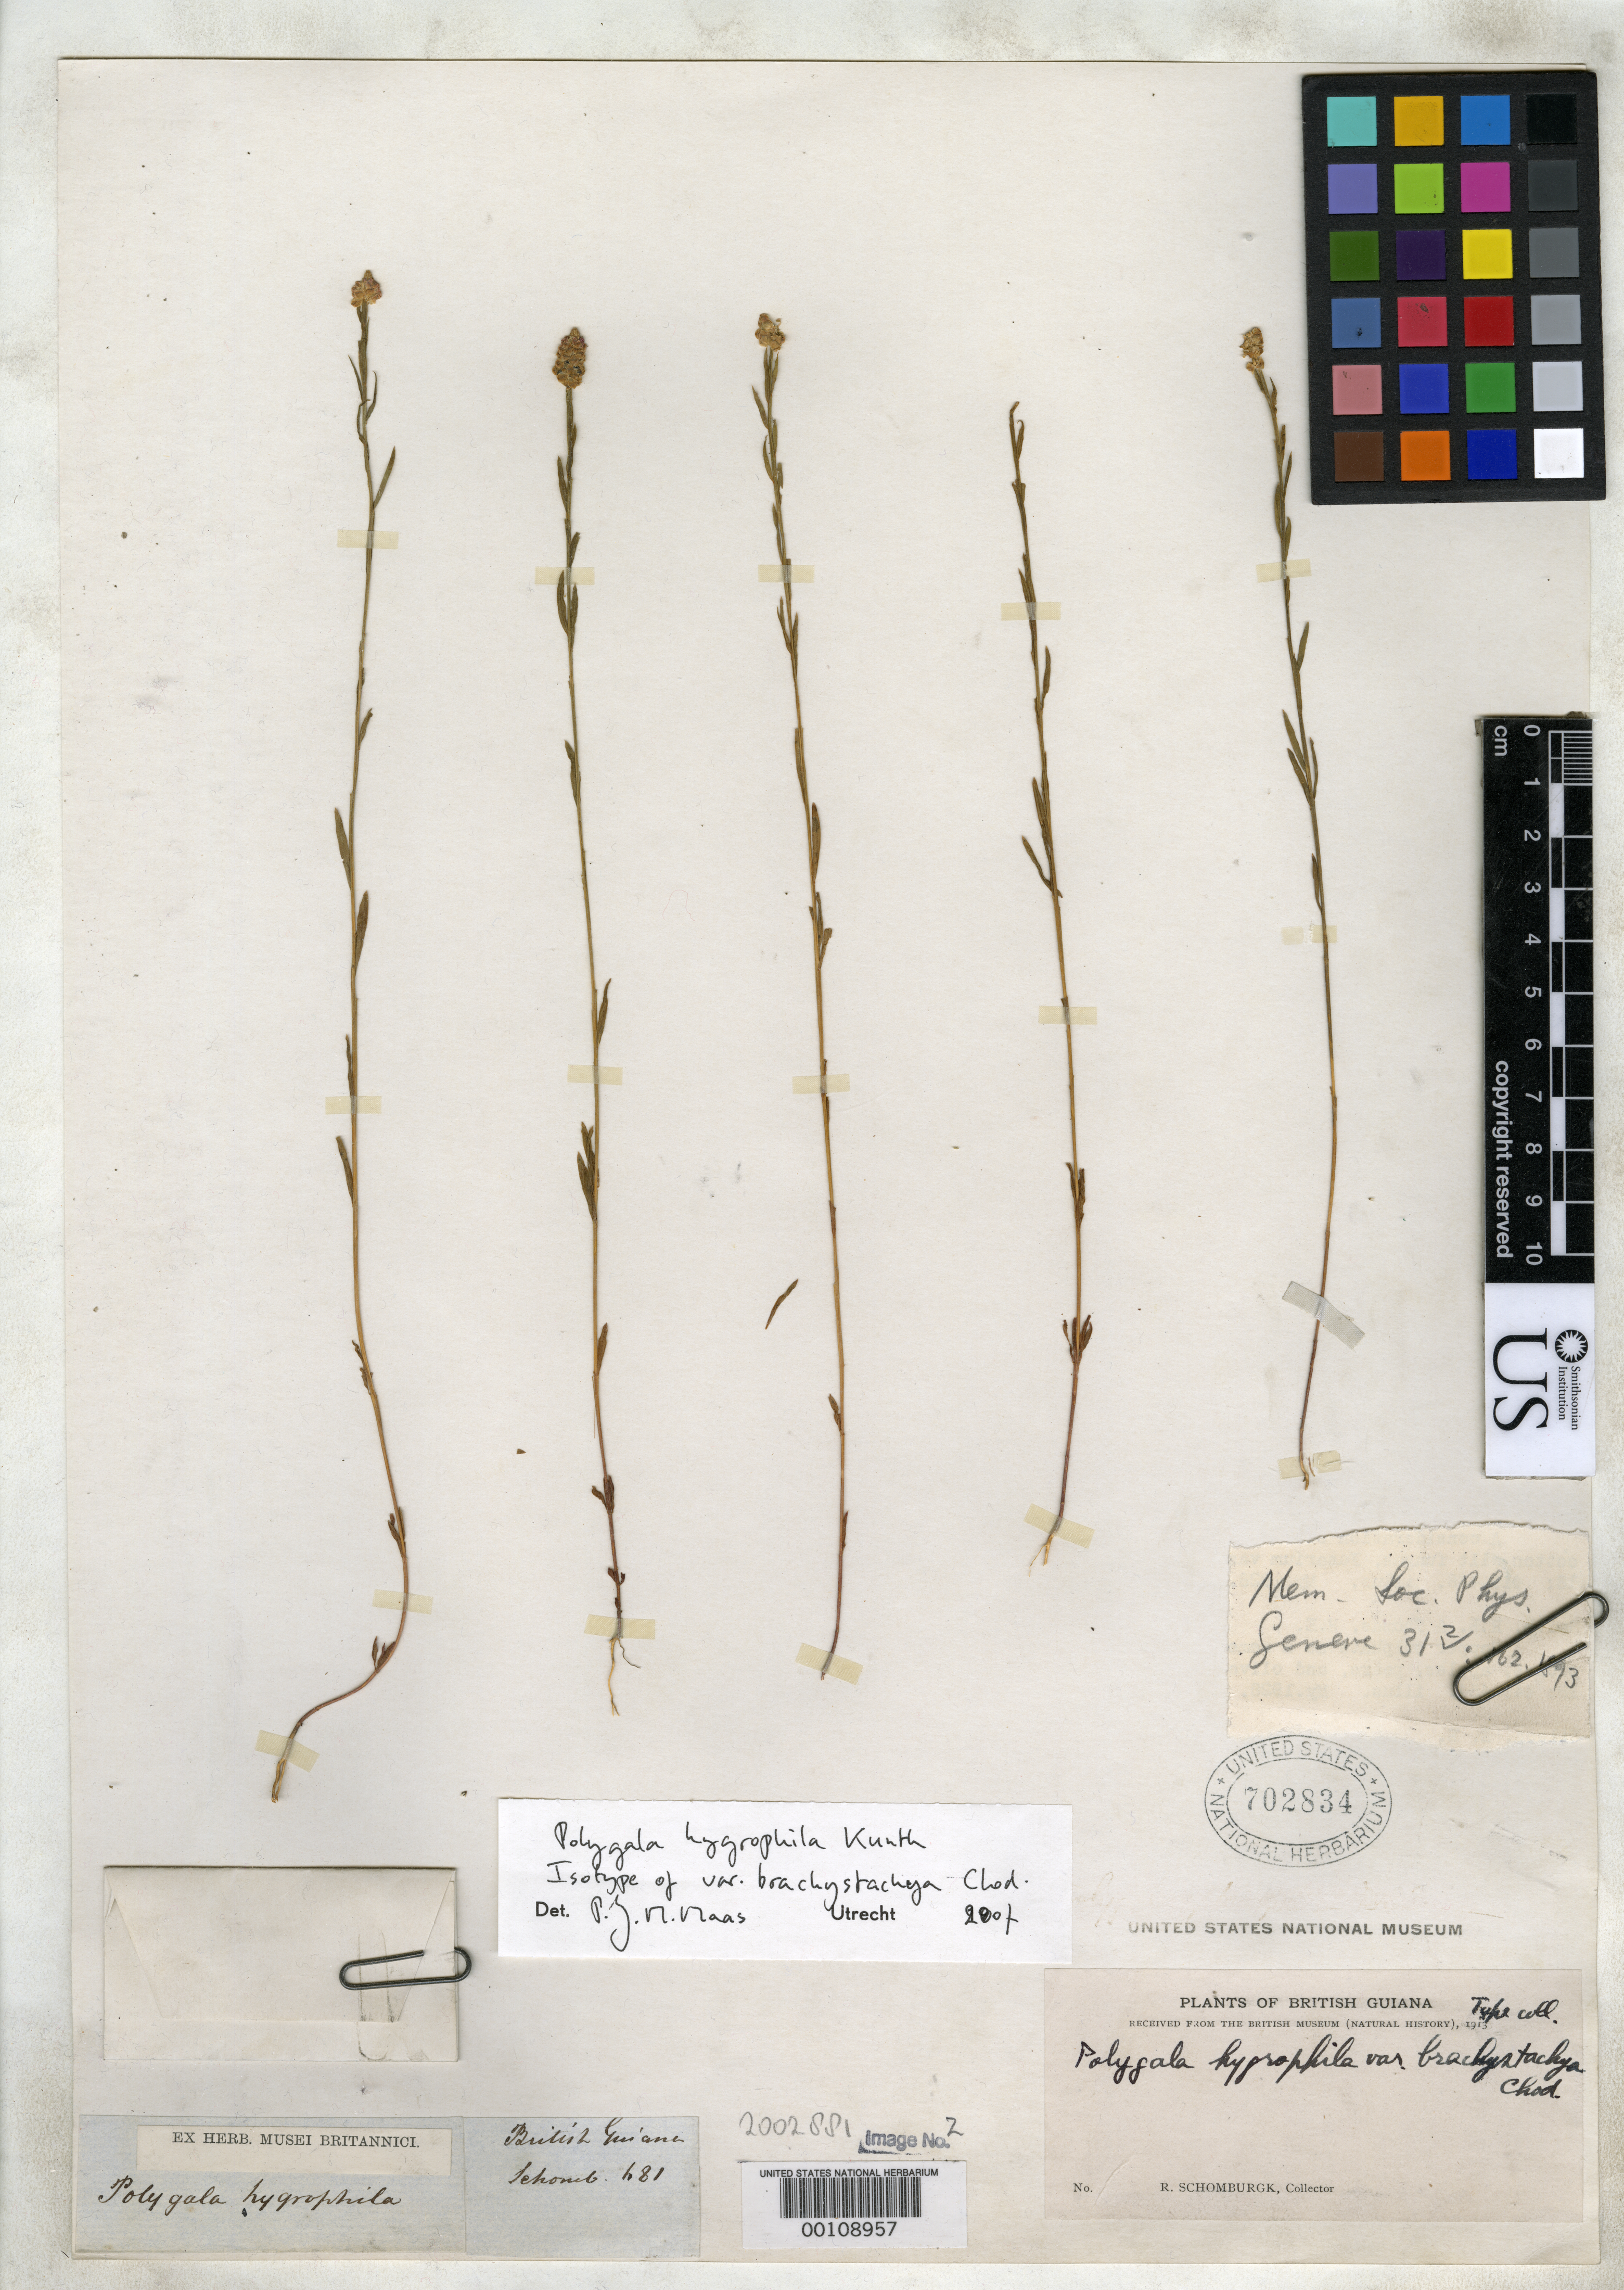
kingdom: Plantae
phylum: Tracheophyta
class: Magnoliopsida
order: Fabales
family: Polygalaceae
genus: Polygala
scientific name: Polygala hygrophila var. brachystachya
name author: Chodat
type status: Type Collection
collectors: M. R. Schomburgk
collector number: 681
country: Guyana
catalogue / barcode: US 702834